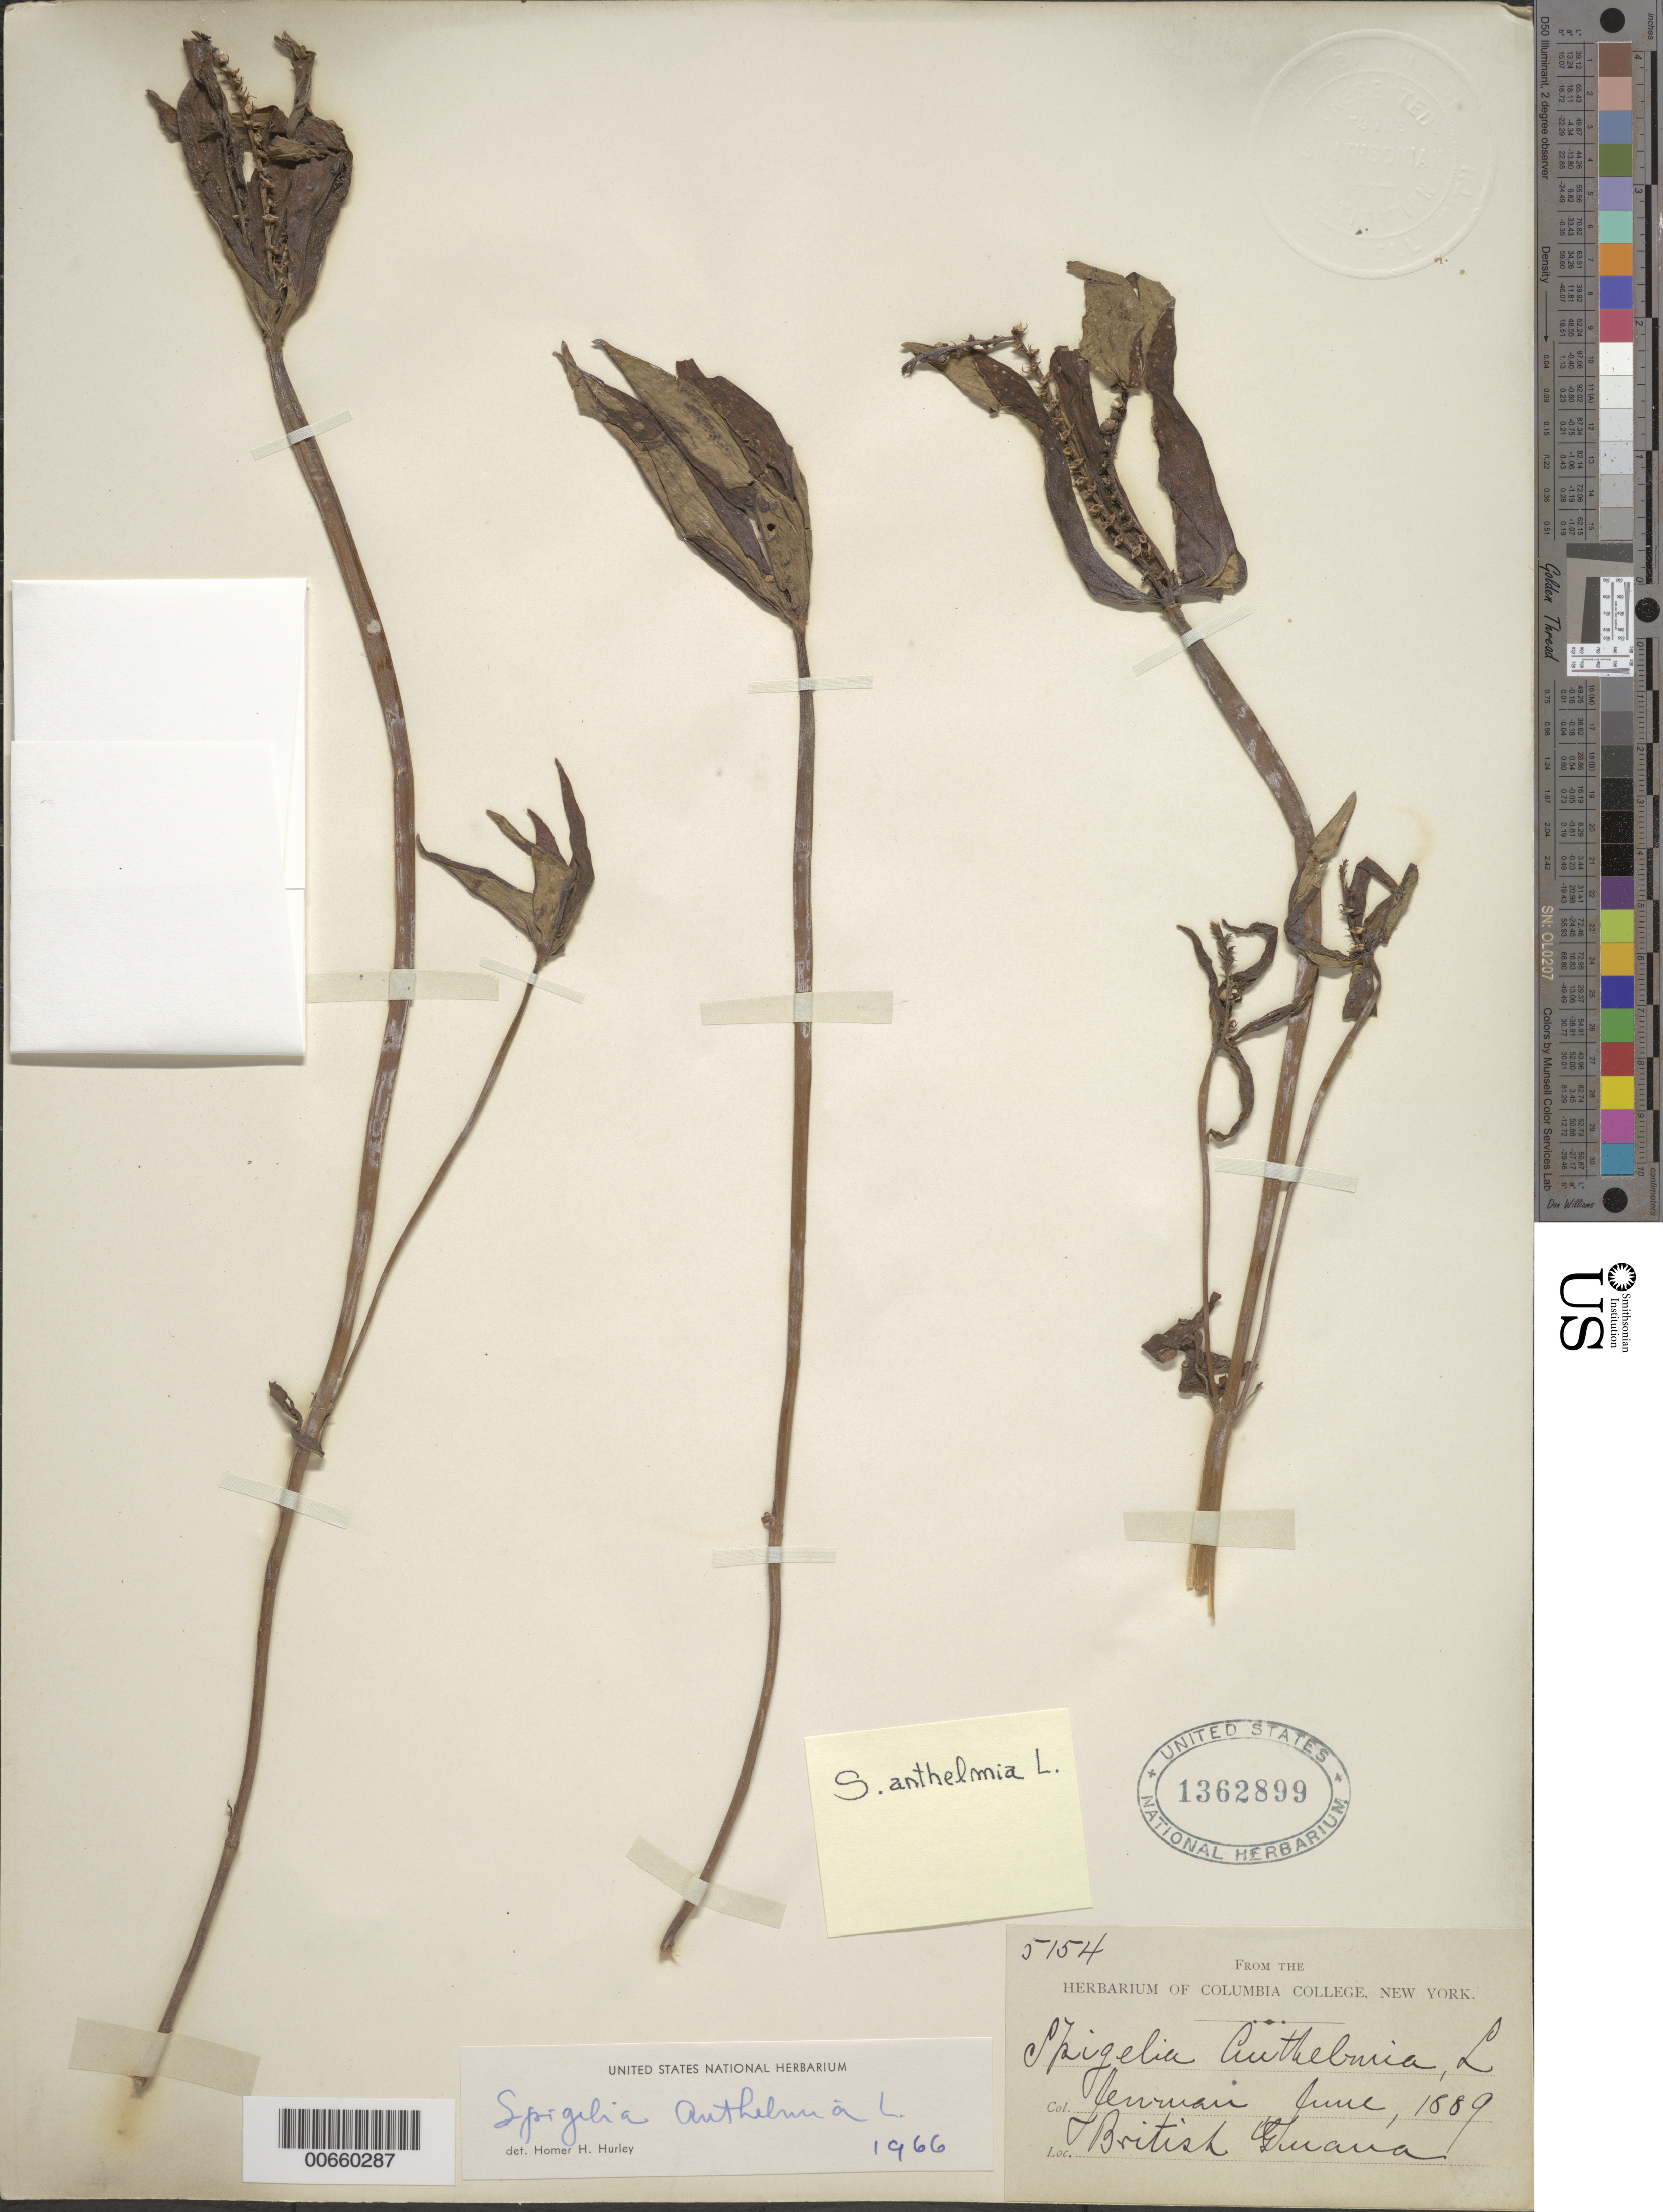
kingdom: Plantae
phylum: Tracheophyta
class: Magnoliopsida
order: Gentianales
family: Loganiaceae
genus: Spigelia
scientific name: Spigelia anthelmia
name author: L.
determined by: Hurley, H. H.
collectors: G. S. Jenman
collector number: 5154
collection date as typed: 1889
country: Guyana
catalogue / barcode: US 1362899